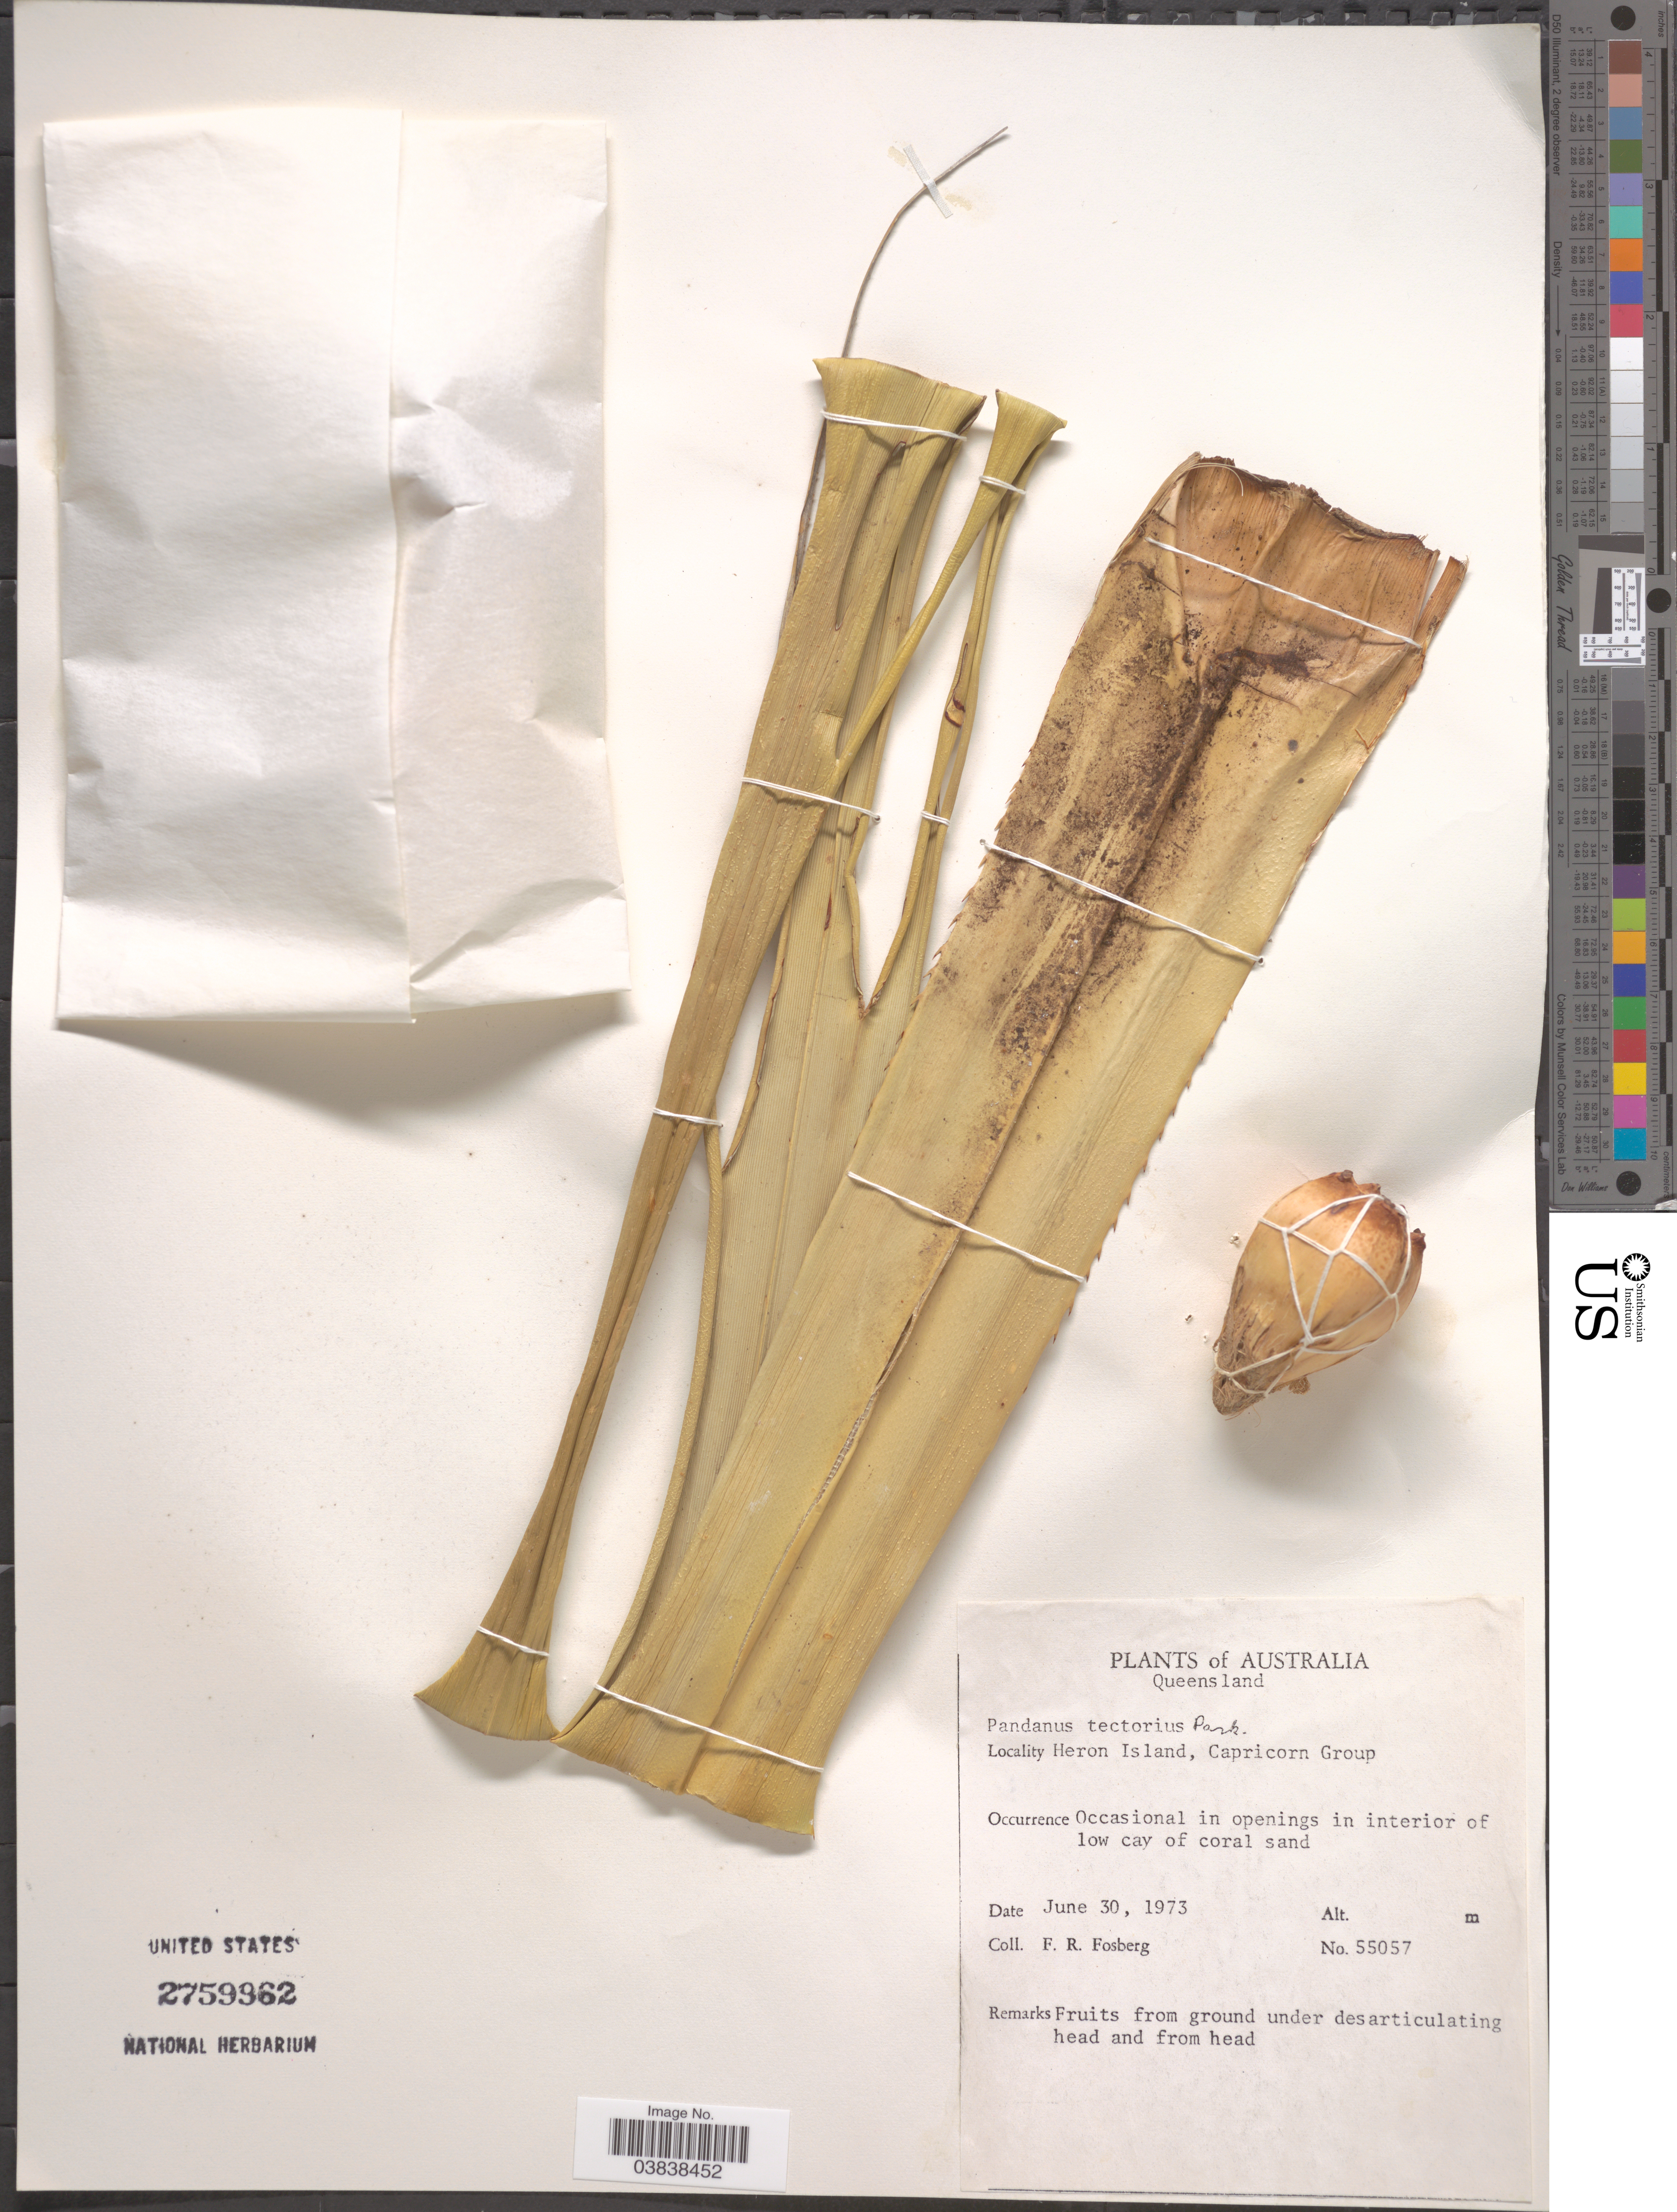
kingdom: Plantae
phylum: Tracheophyta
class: Liliopsida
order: Pandanales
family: Pandanaceae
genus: Pandanus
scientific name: Pandanus tectorius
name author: Parkinson ex DuRoi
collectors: F. R. Fosberg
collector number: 55057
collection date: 1973-06-30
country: Australia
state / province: Queensland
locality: Heron Island, Capricorn Group.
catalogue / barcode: US 2759962